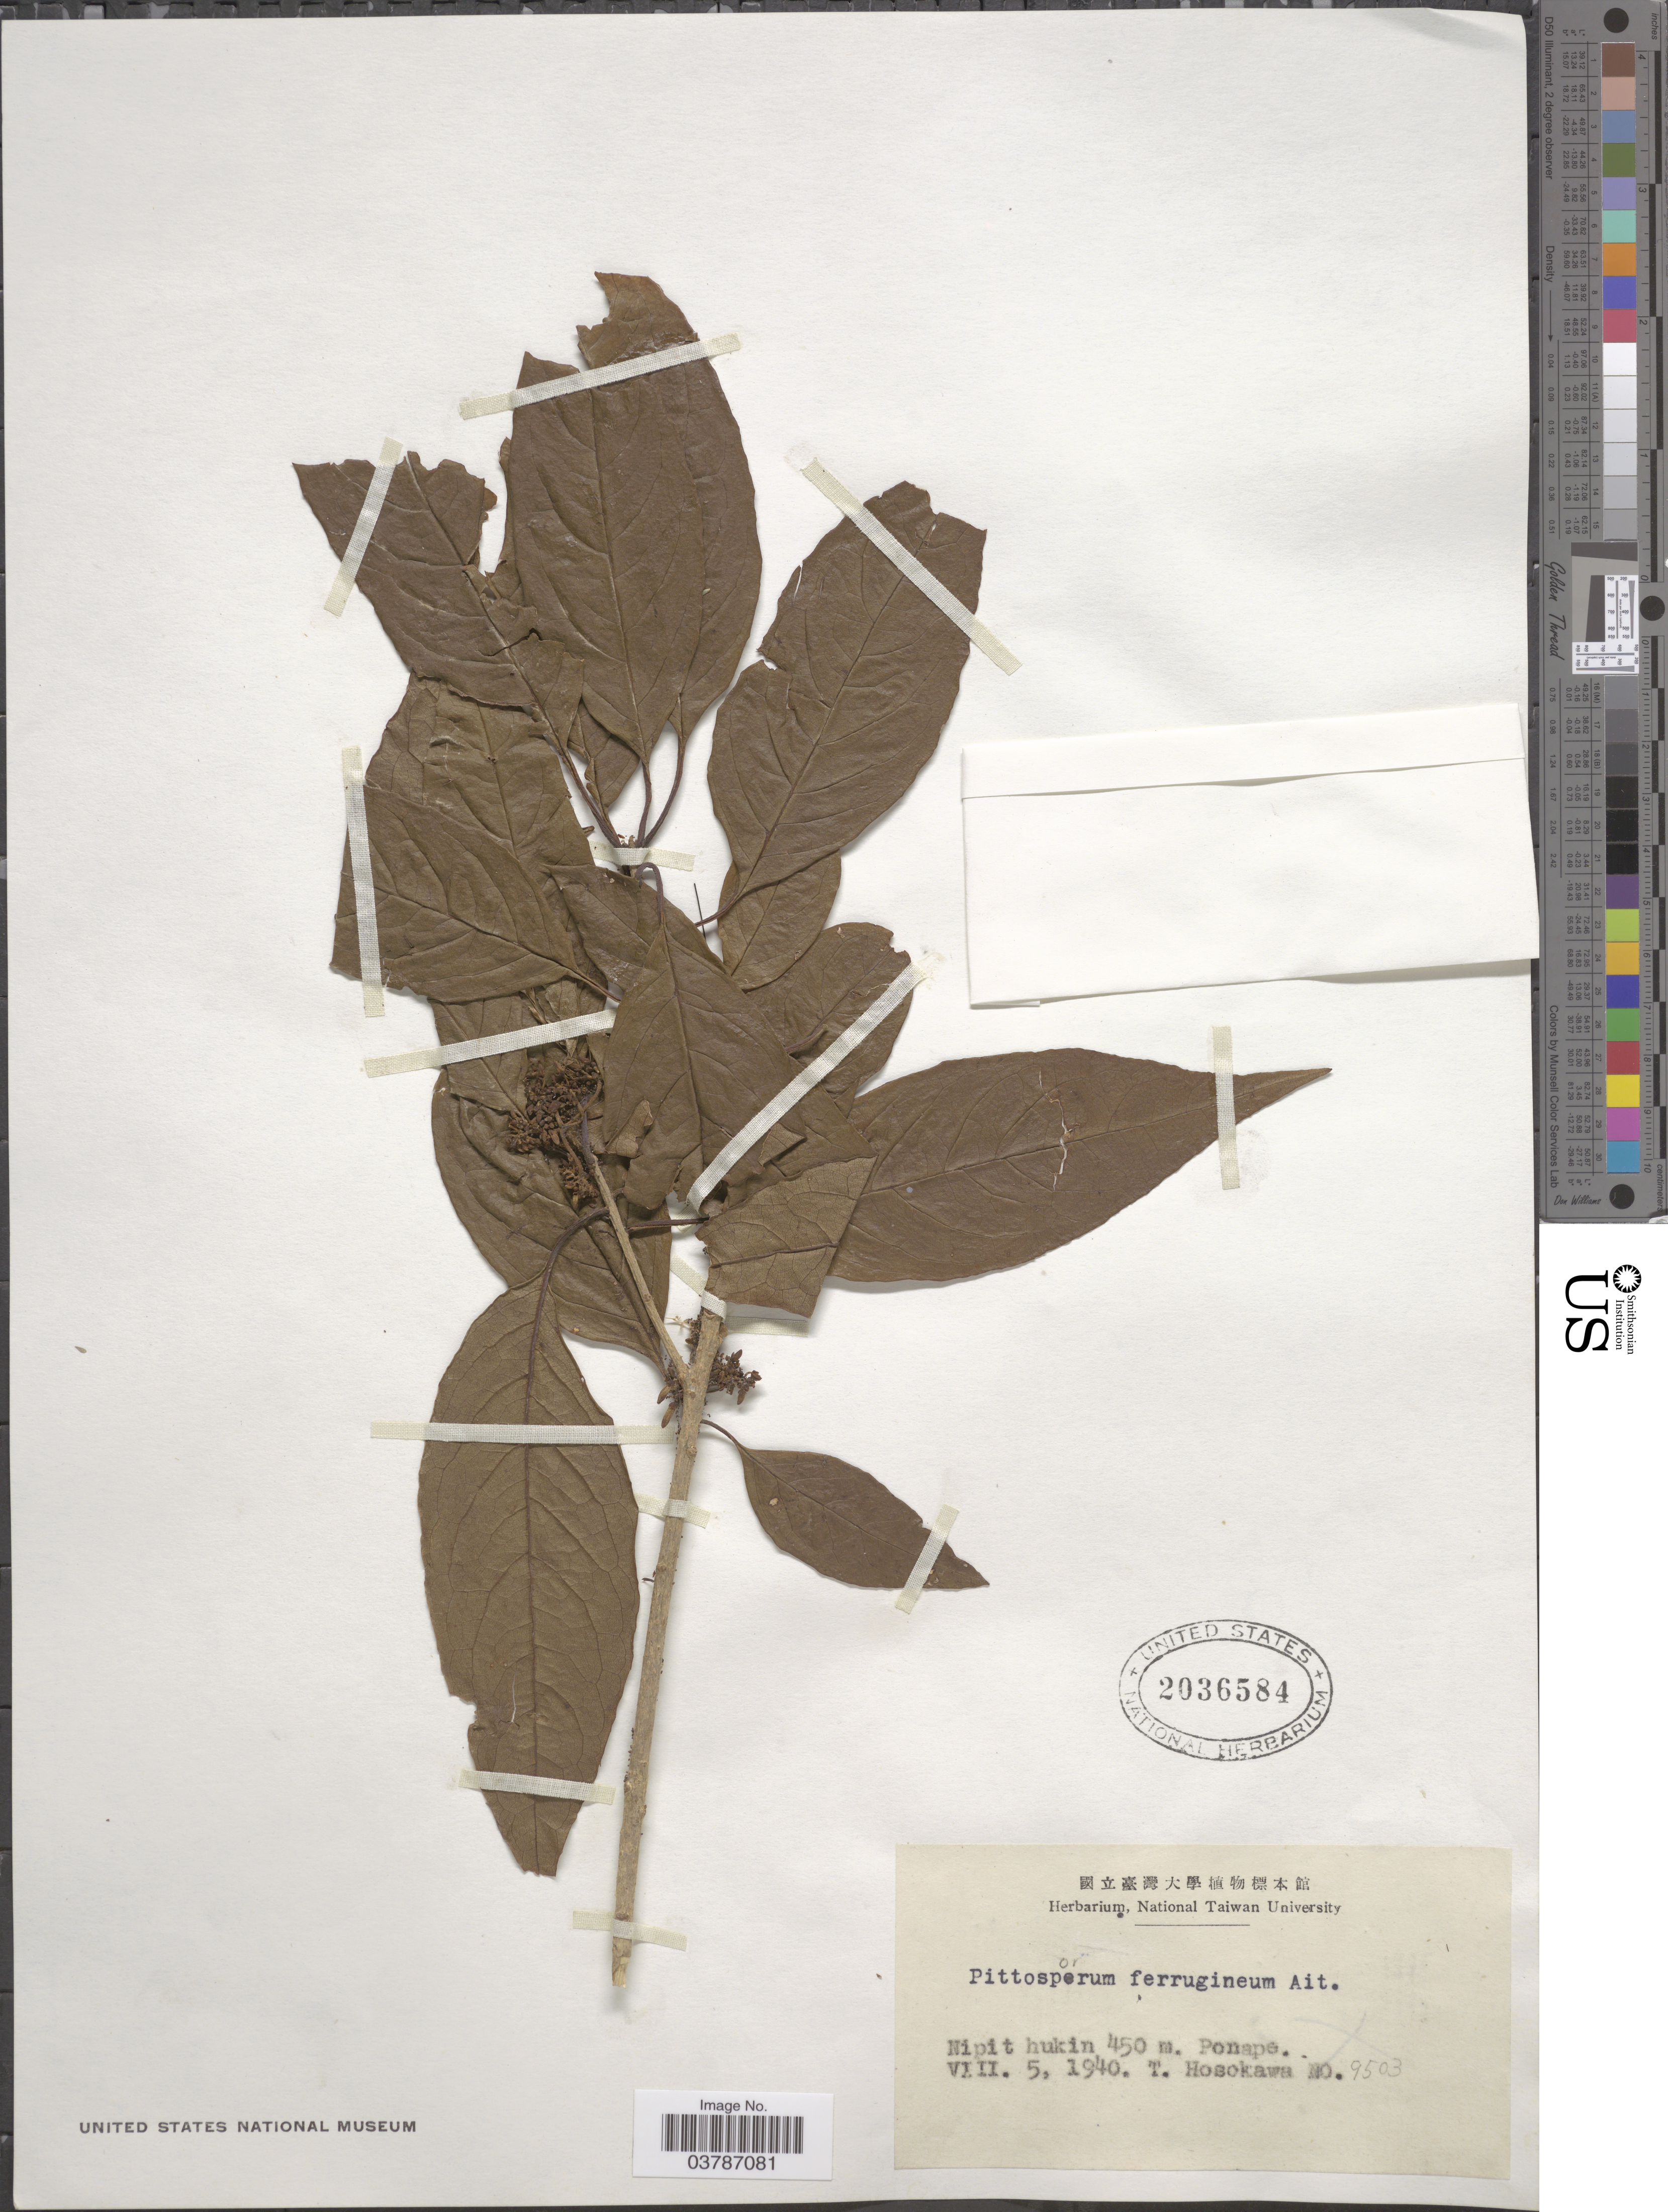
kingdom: Plantae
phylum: Tracheophyta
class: Magnoliopsida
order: Apiales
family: Pittosporaceae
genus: Pittosporum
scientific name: Pittosporum ferrugineum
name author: Dryand. ex Aiton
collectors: T. Hosokawa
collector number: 9503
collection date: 1940-08-05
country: Micronesia, Federated States of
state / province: Pohnpei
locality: Nipit hukin, Ponape.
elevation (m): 450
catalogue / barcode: US 2036584